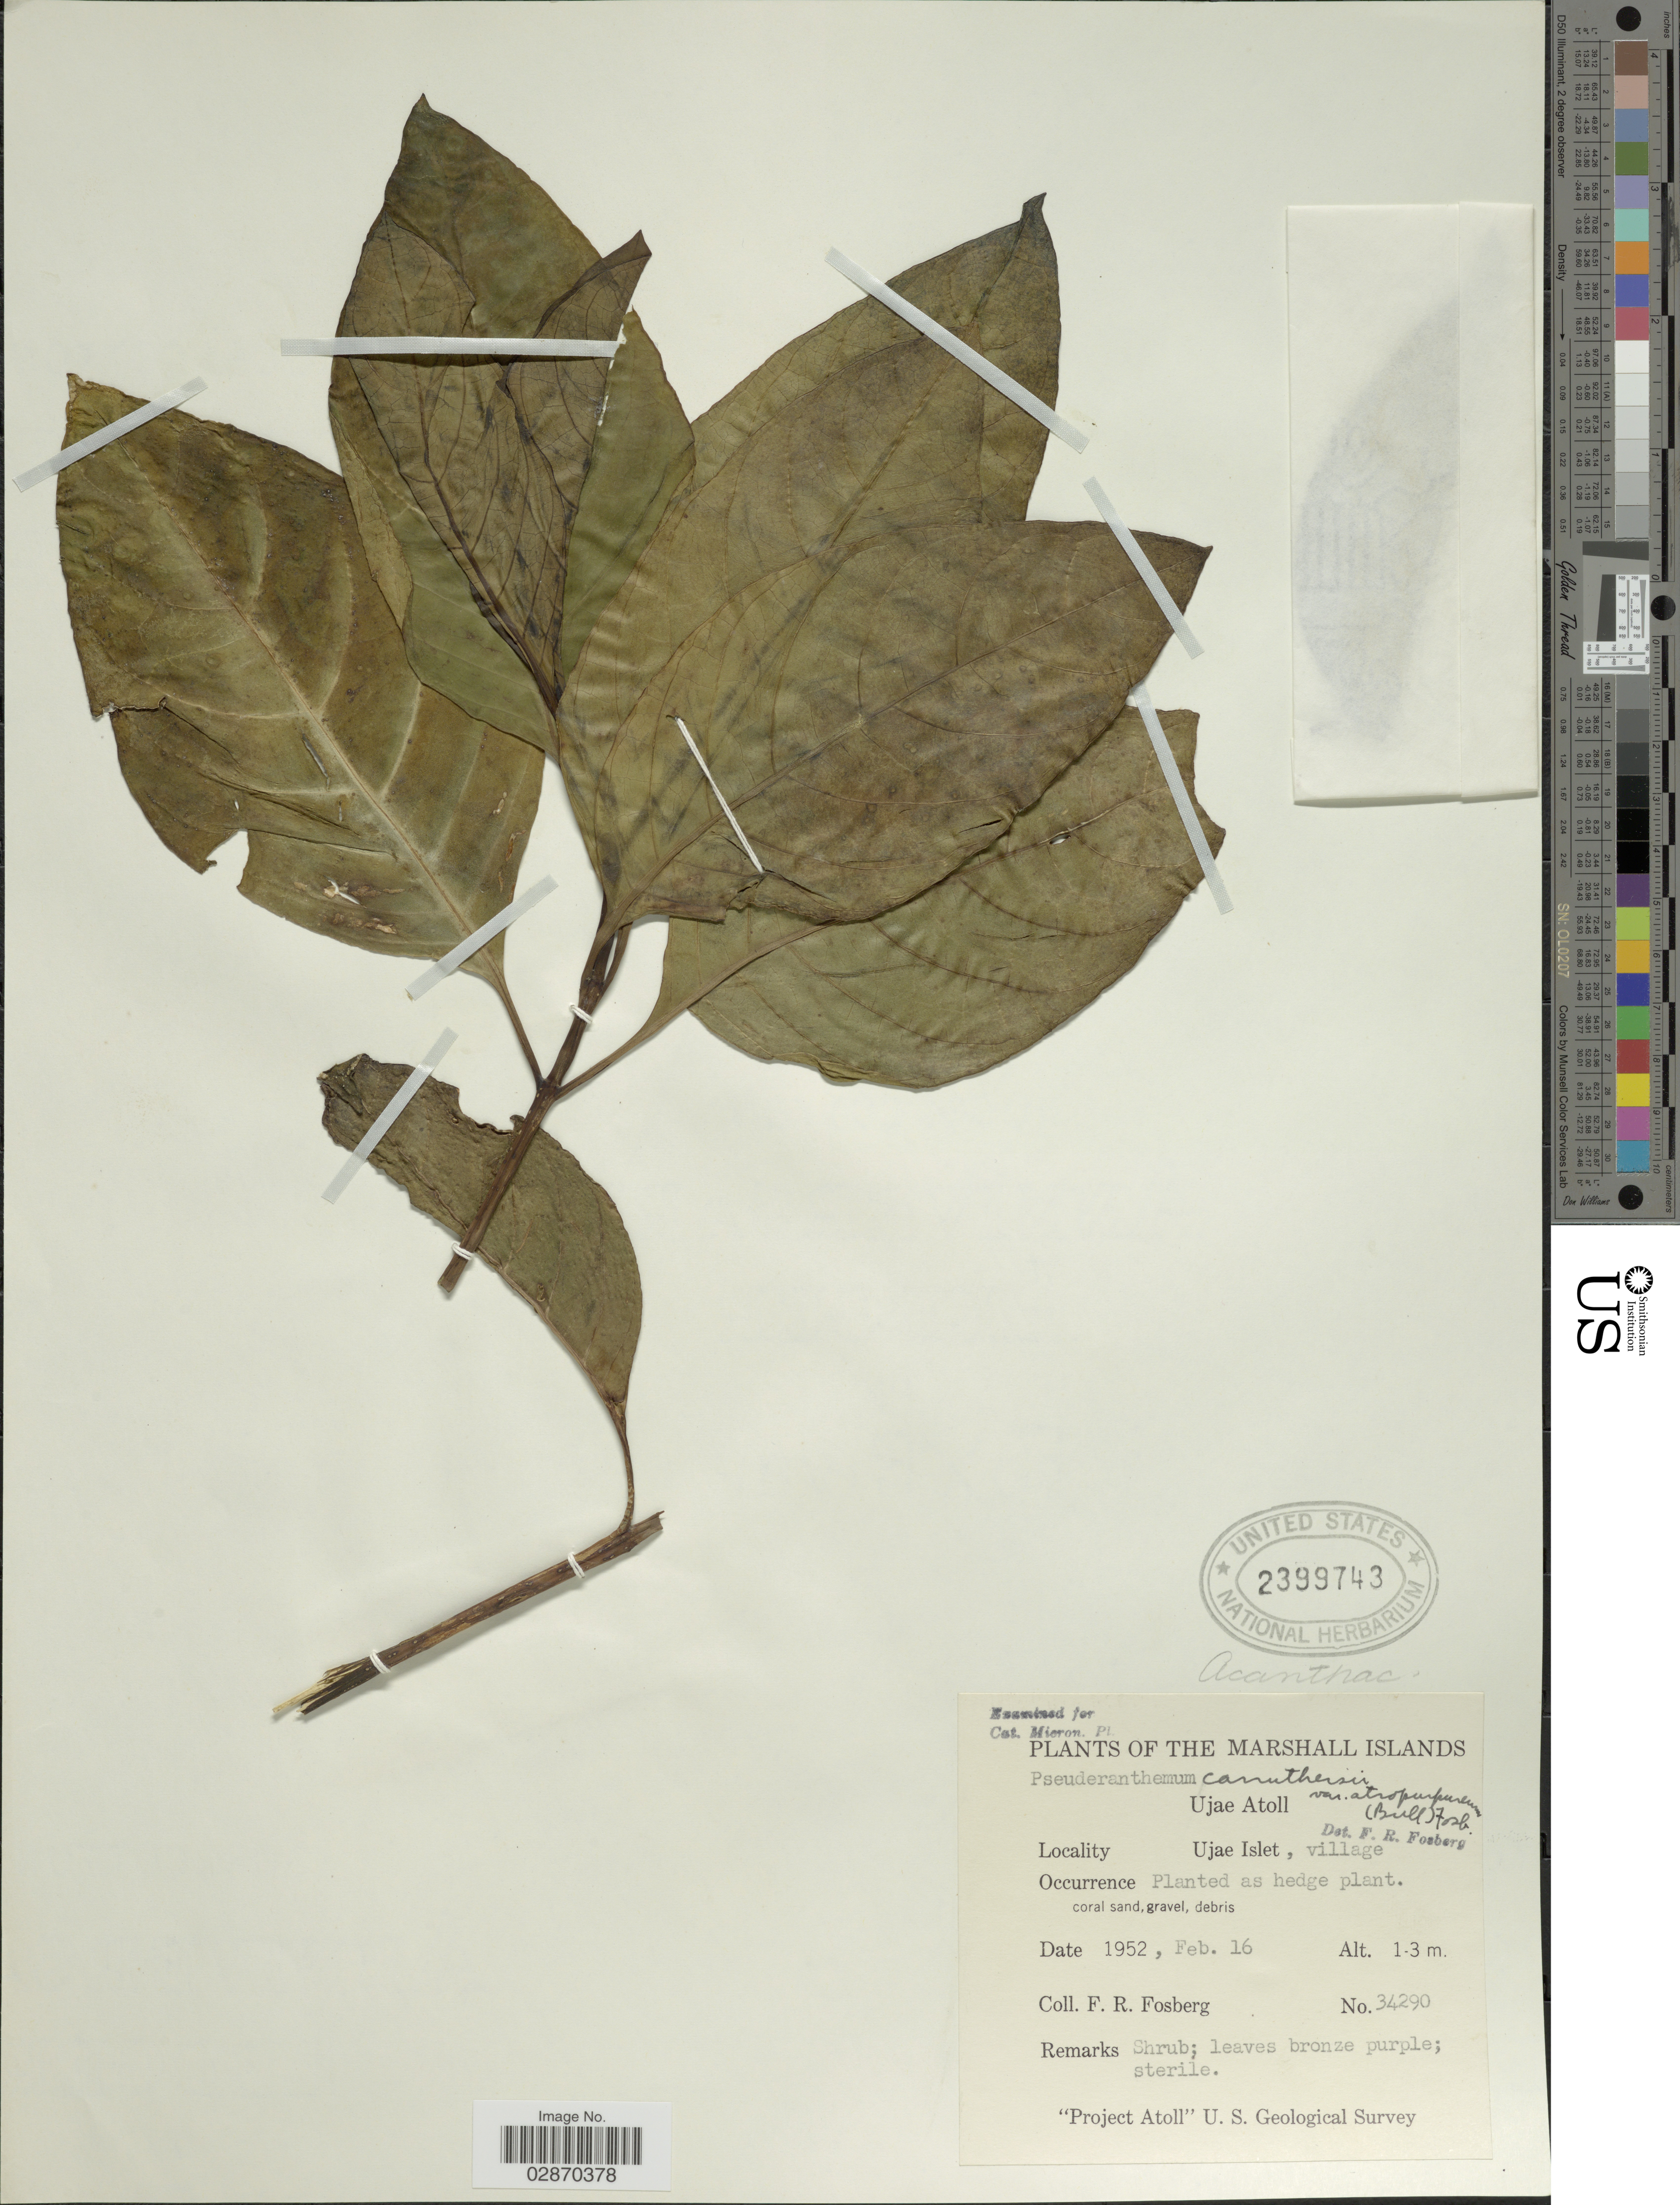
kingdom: Plantae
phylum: Tracheophyta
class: Magnoliopsida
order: Lamiales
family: Acanthaceae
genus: Pseuderanthemum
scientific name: Pseuderanthemum carruthersii var. atropurpureum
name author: (W. Bull) Fosberg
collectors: F. R. Fosberg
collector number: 34290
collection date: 1952-02-16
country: Marshall Islands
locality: Ujae Atoll, Ujae Islet, village.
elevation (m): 1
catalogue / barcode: US 2399743